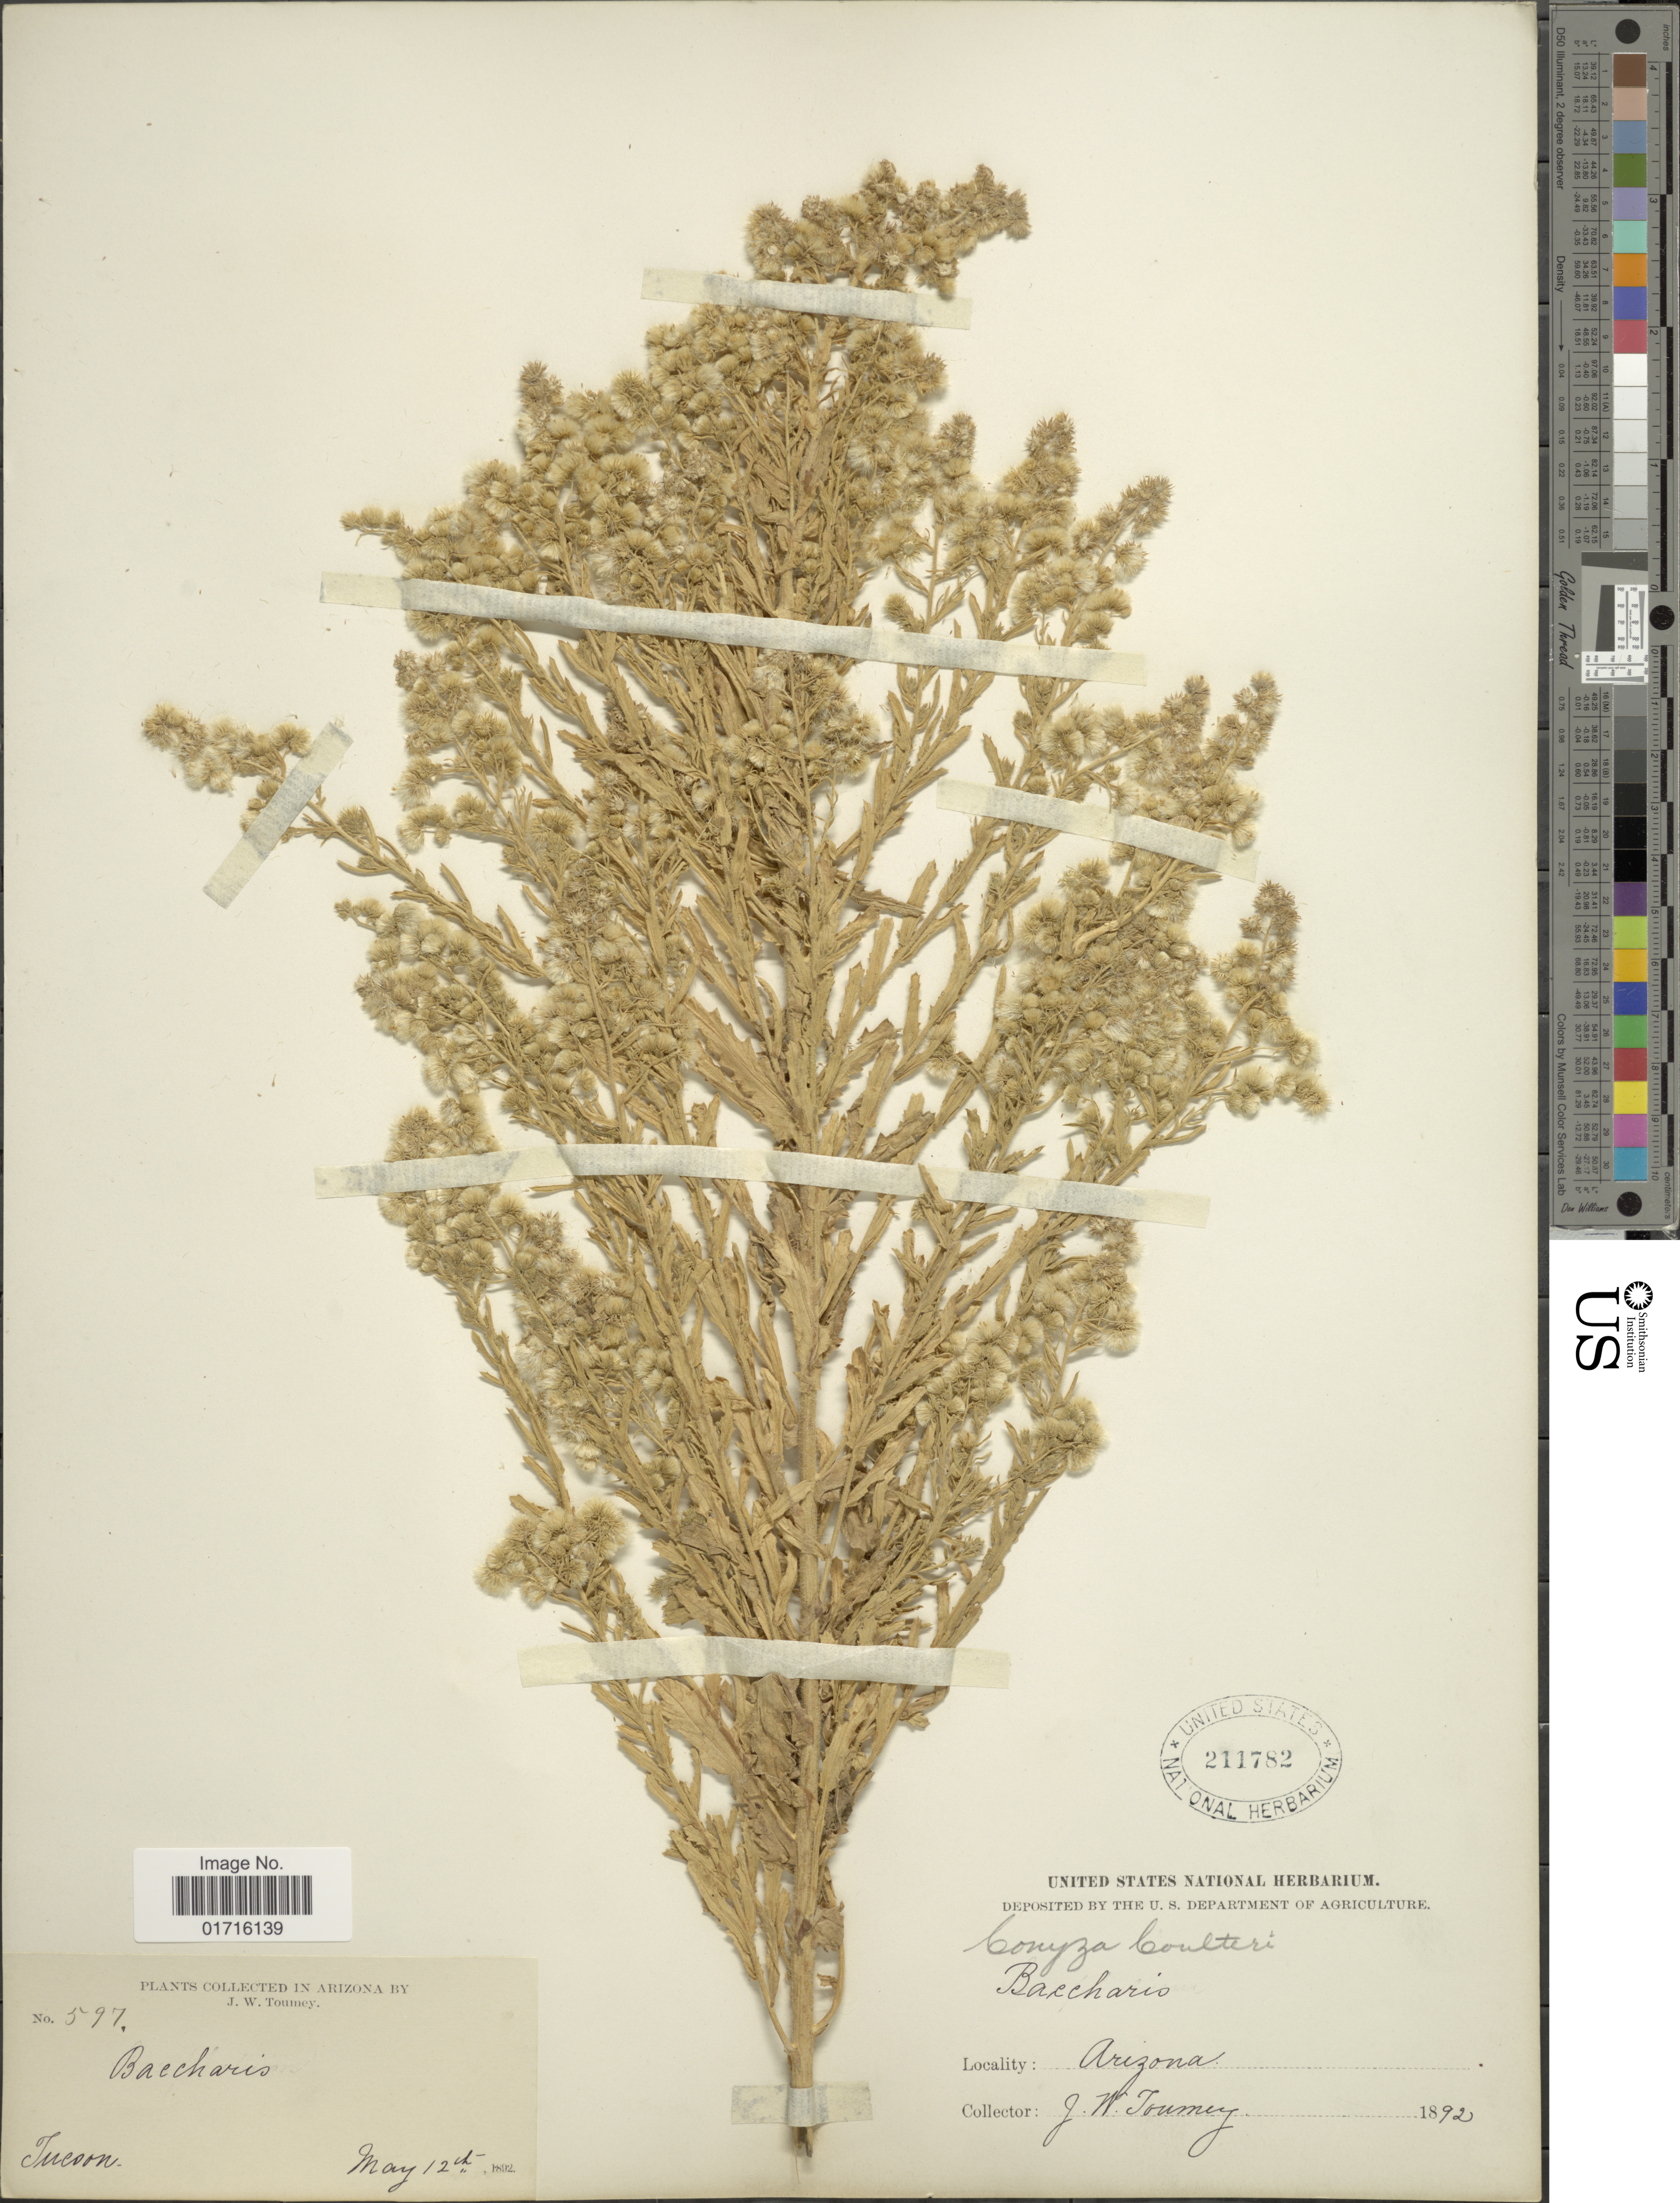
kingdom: Plantae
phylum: Tracheophyta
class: Magnoliopsida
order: Asterales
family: Asteraceae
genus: Conyza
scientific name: Conyza coulteri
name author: A. Gray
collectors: J. W. Toumey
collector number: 597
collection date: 1892-05-12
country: United States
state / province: Arizona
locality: Tucson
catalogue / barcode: US 211782